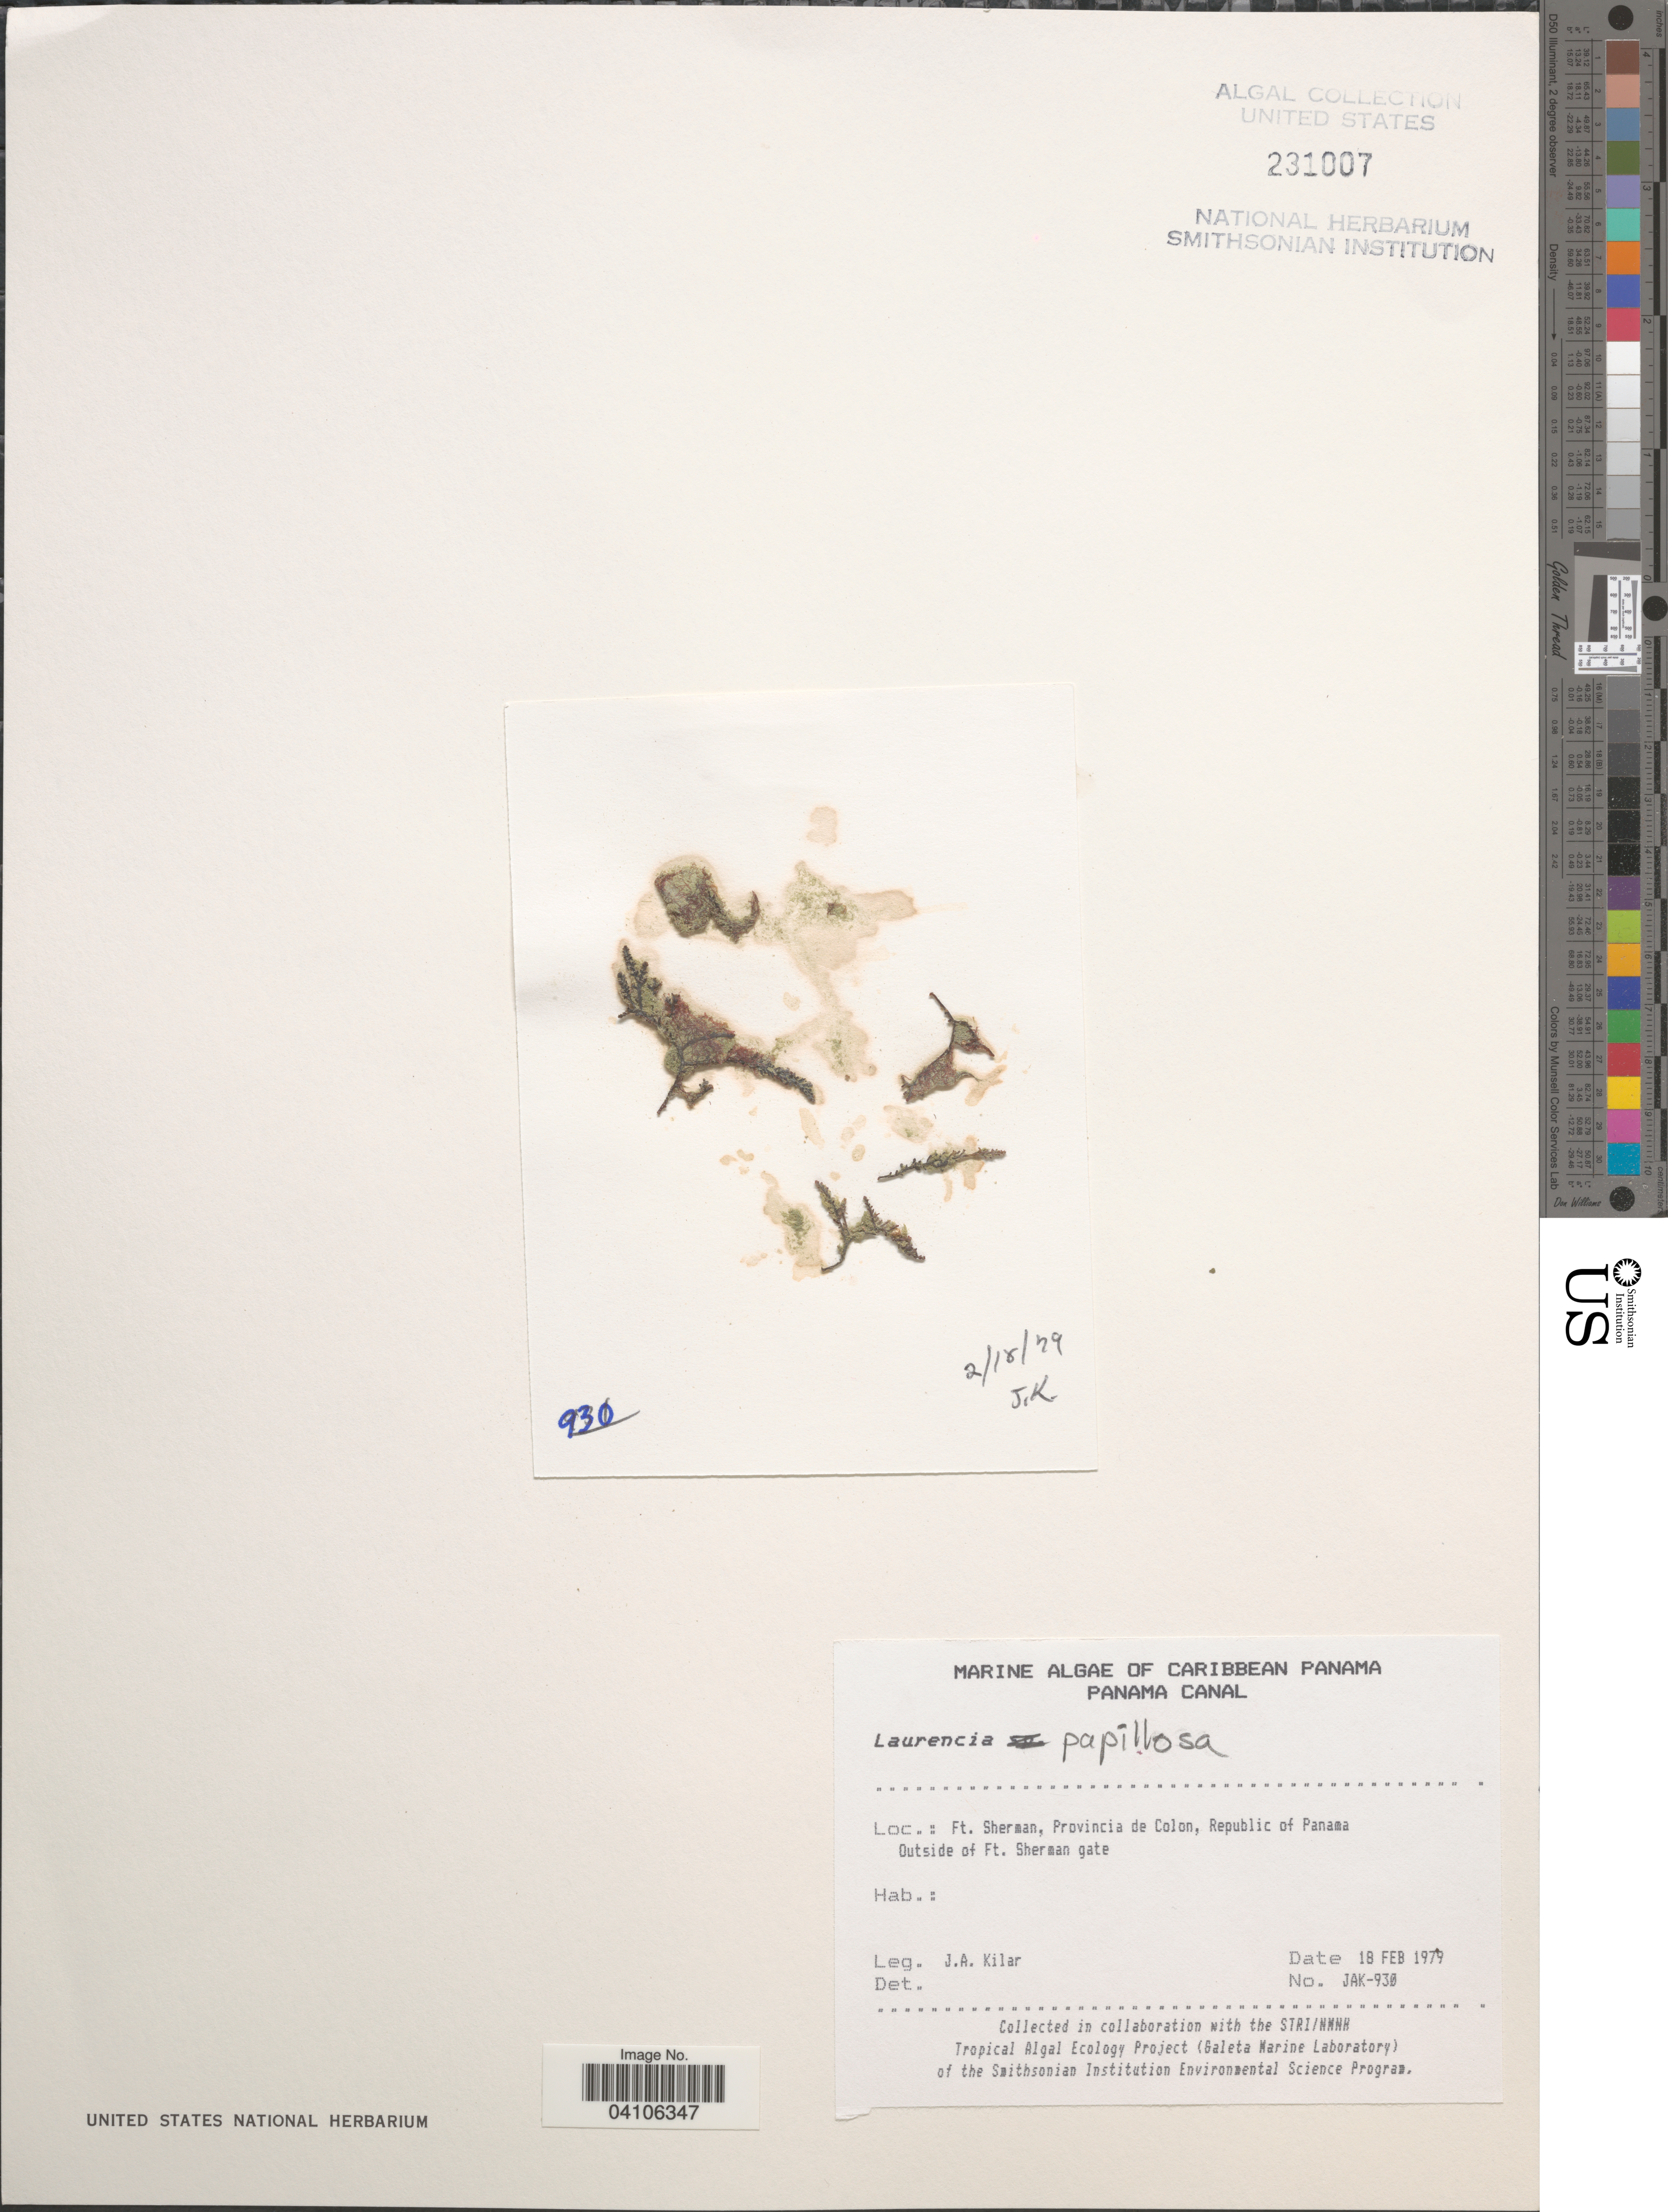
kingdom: Plantae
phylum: Rhodophyta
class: Florideophyceae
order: Ceramiales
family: Rhodomelaceae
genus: Palisada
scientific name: Palisada perforata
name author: (Bory) K.W. Nam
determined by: Algae name updating Project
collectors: J. A. Kilar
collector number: JAK-930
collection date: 1979-02-18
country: Panama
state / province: Colón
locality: Caribbean Panama. Panama Canal. Ft. Sherman, Republic of Panama. Ouside of Ft. Sherman gate.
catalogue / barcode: US 231007